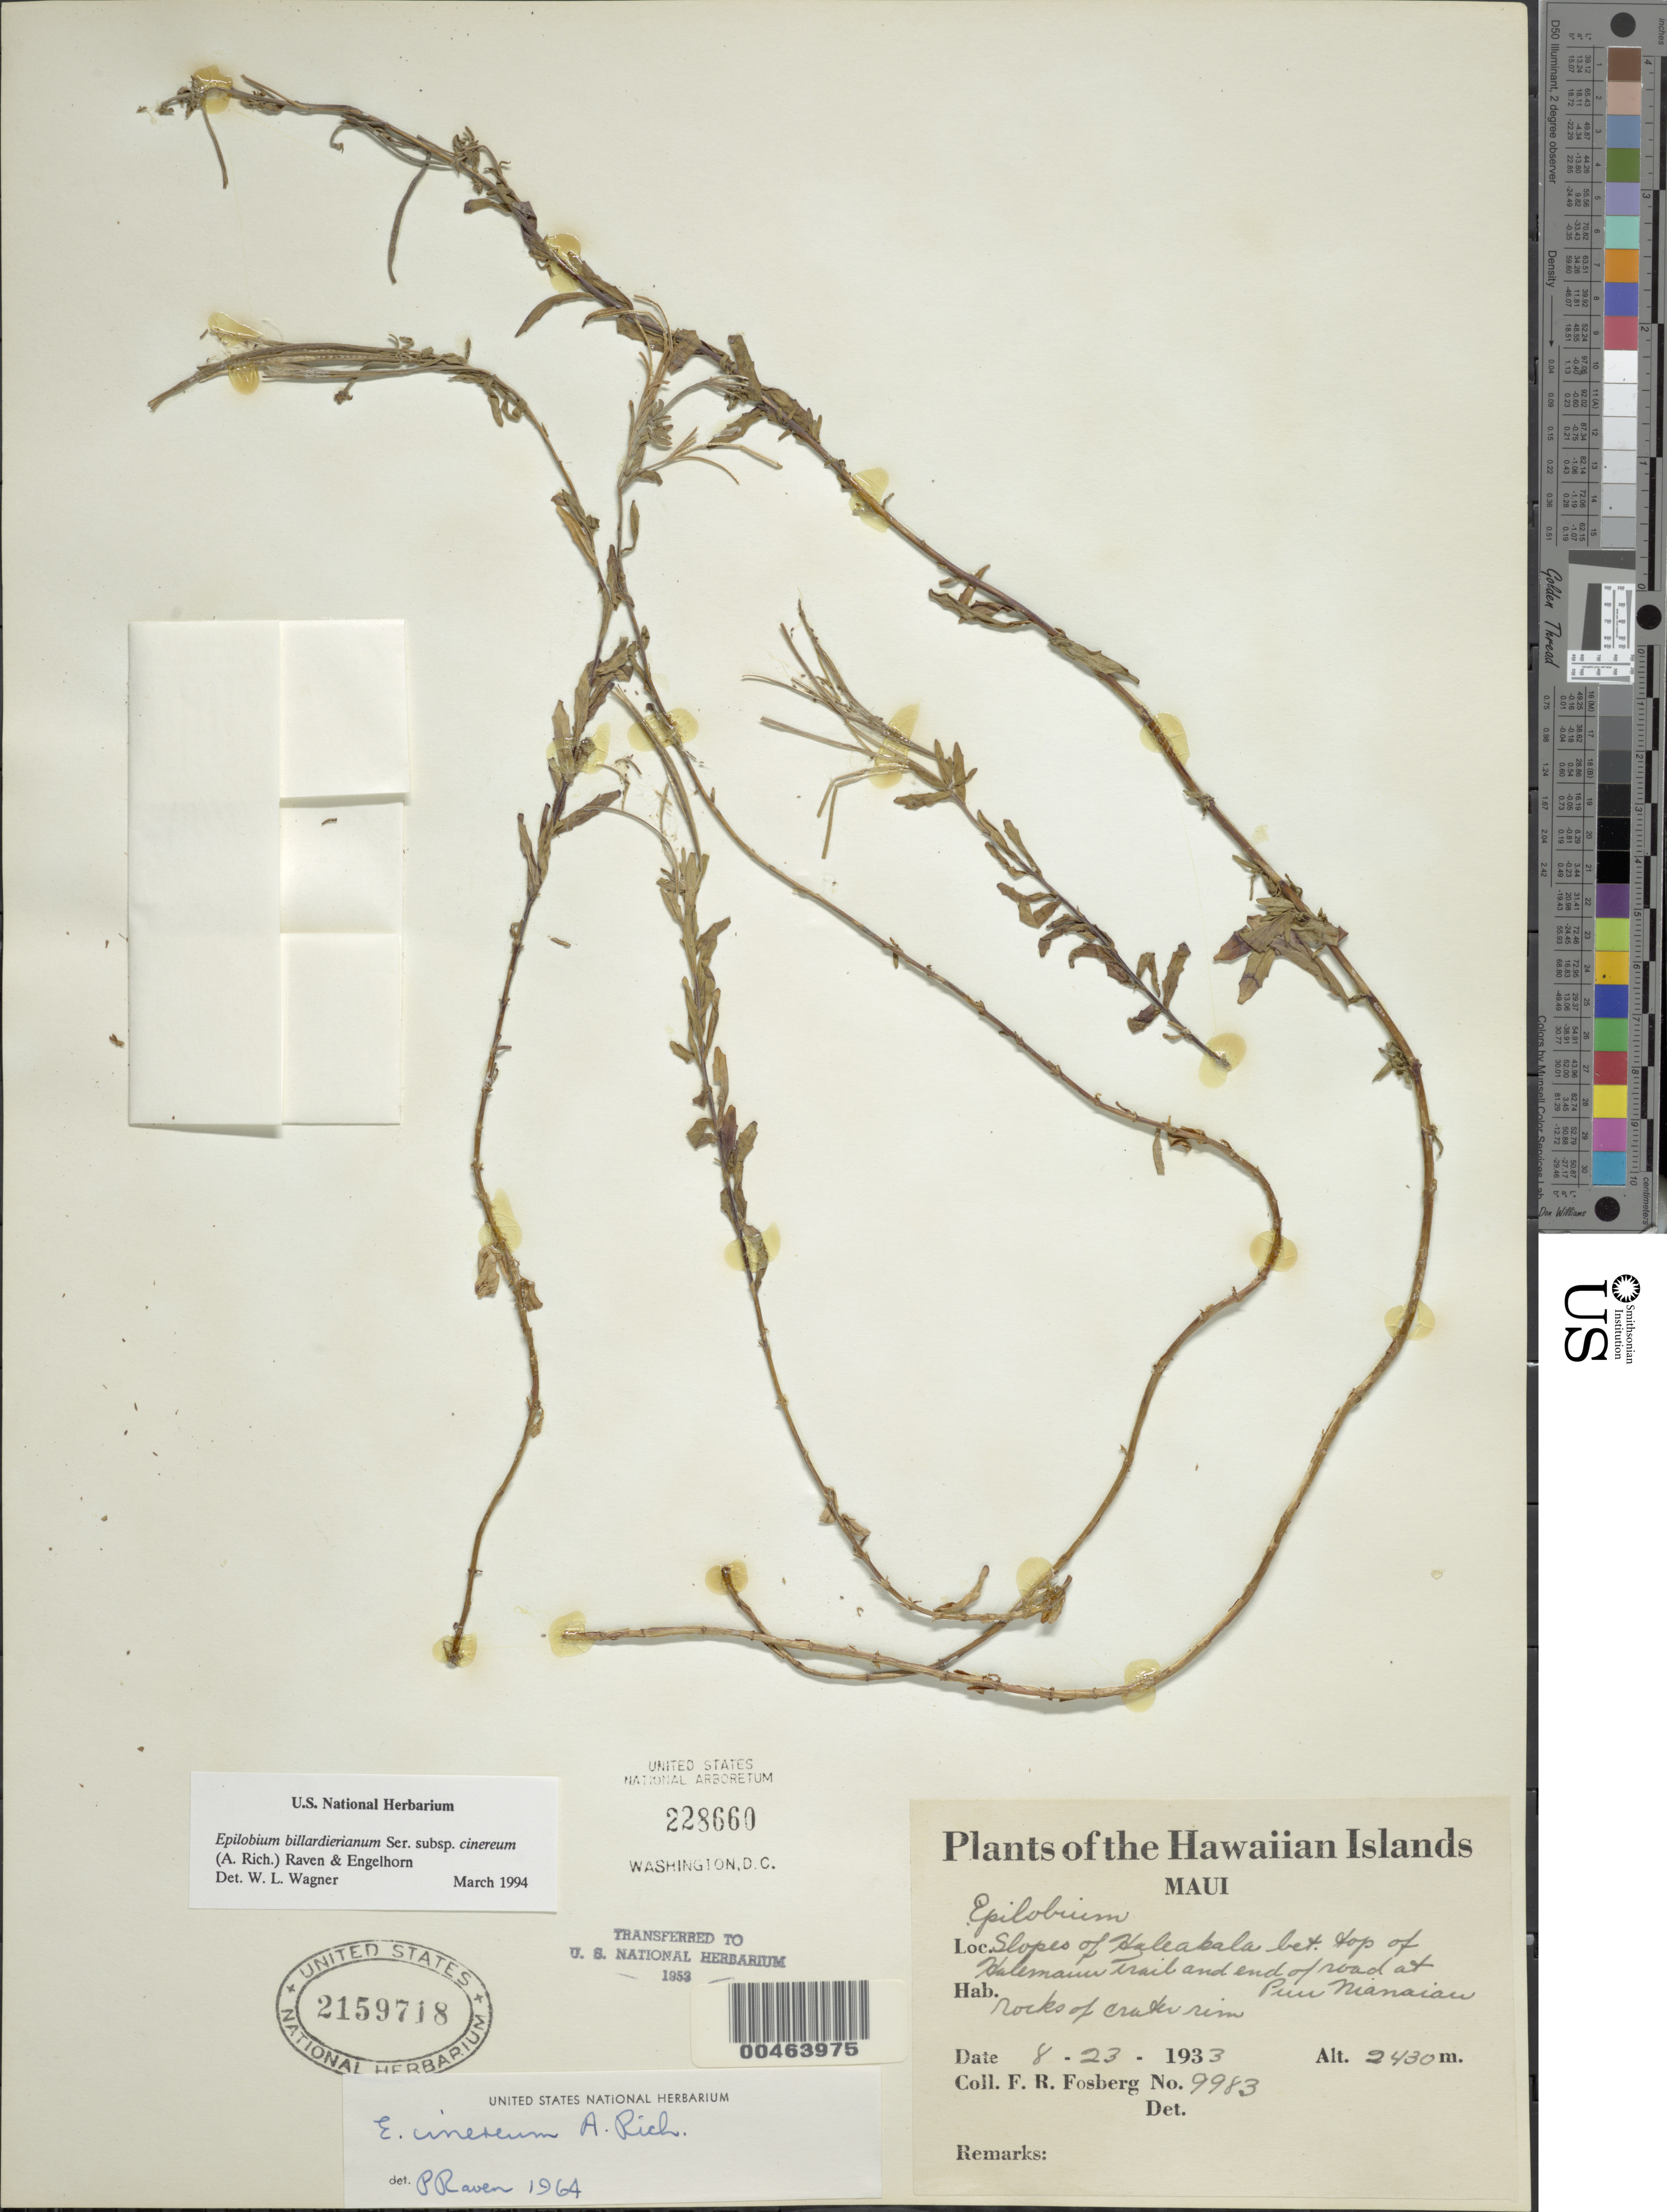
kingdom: Plantae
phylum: Tracheophyta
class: Magnoliopsida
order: Myrtales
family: Onagraceae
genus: Epilobium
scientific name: Epilobium billardiereanum subsp. cinereum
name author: (A. Rich.) P.H. Raven & Engelhorn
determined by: Wagner, W. L., (BOT), Smithsonian Institution - National Museum of Natural History (UNITED STATES)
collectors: F. R. Fosberg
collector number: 9983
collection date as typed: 23 Aug 1933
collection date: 1933-08-23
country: United States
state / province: Hawaii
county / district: Maui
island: Maui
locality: Slopes of Haleakala between top of Haleamanu Trail and end of road at Puu Nianaiau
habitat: rocks of crater rim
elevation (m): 2430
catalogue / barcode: US 2159718